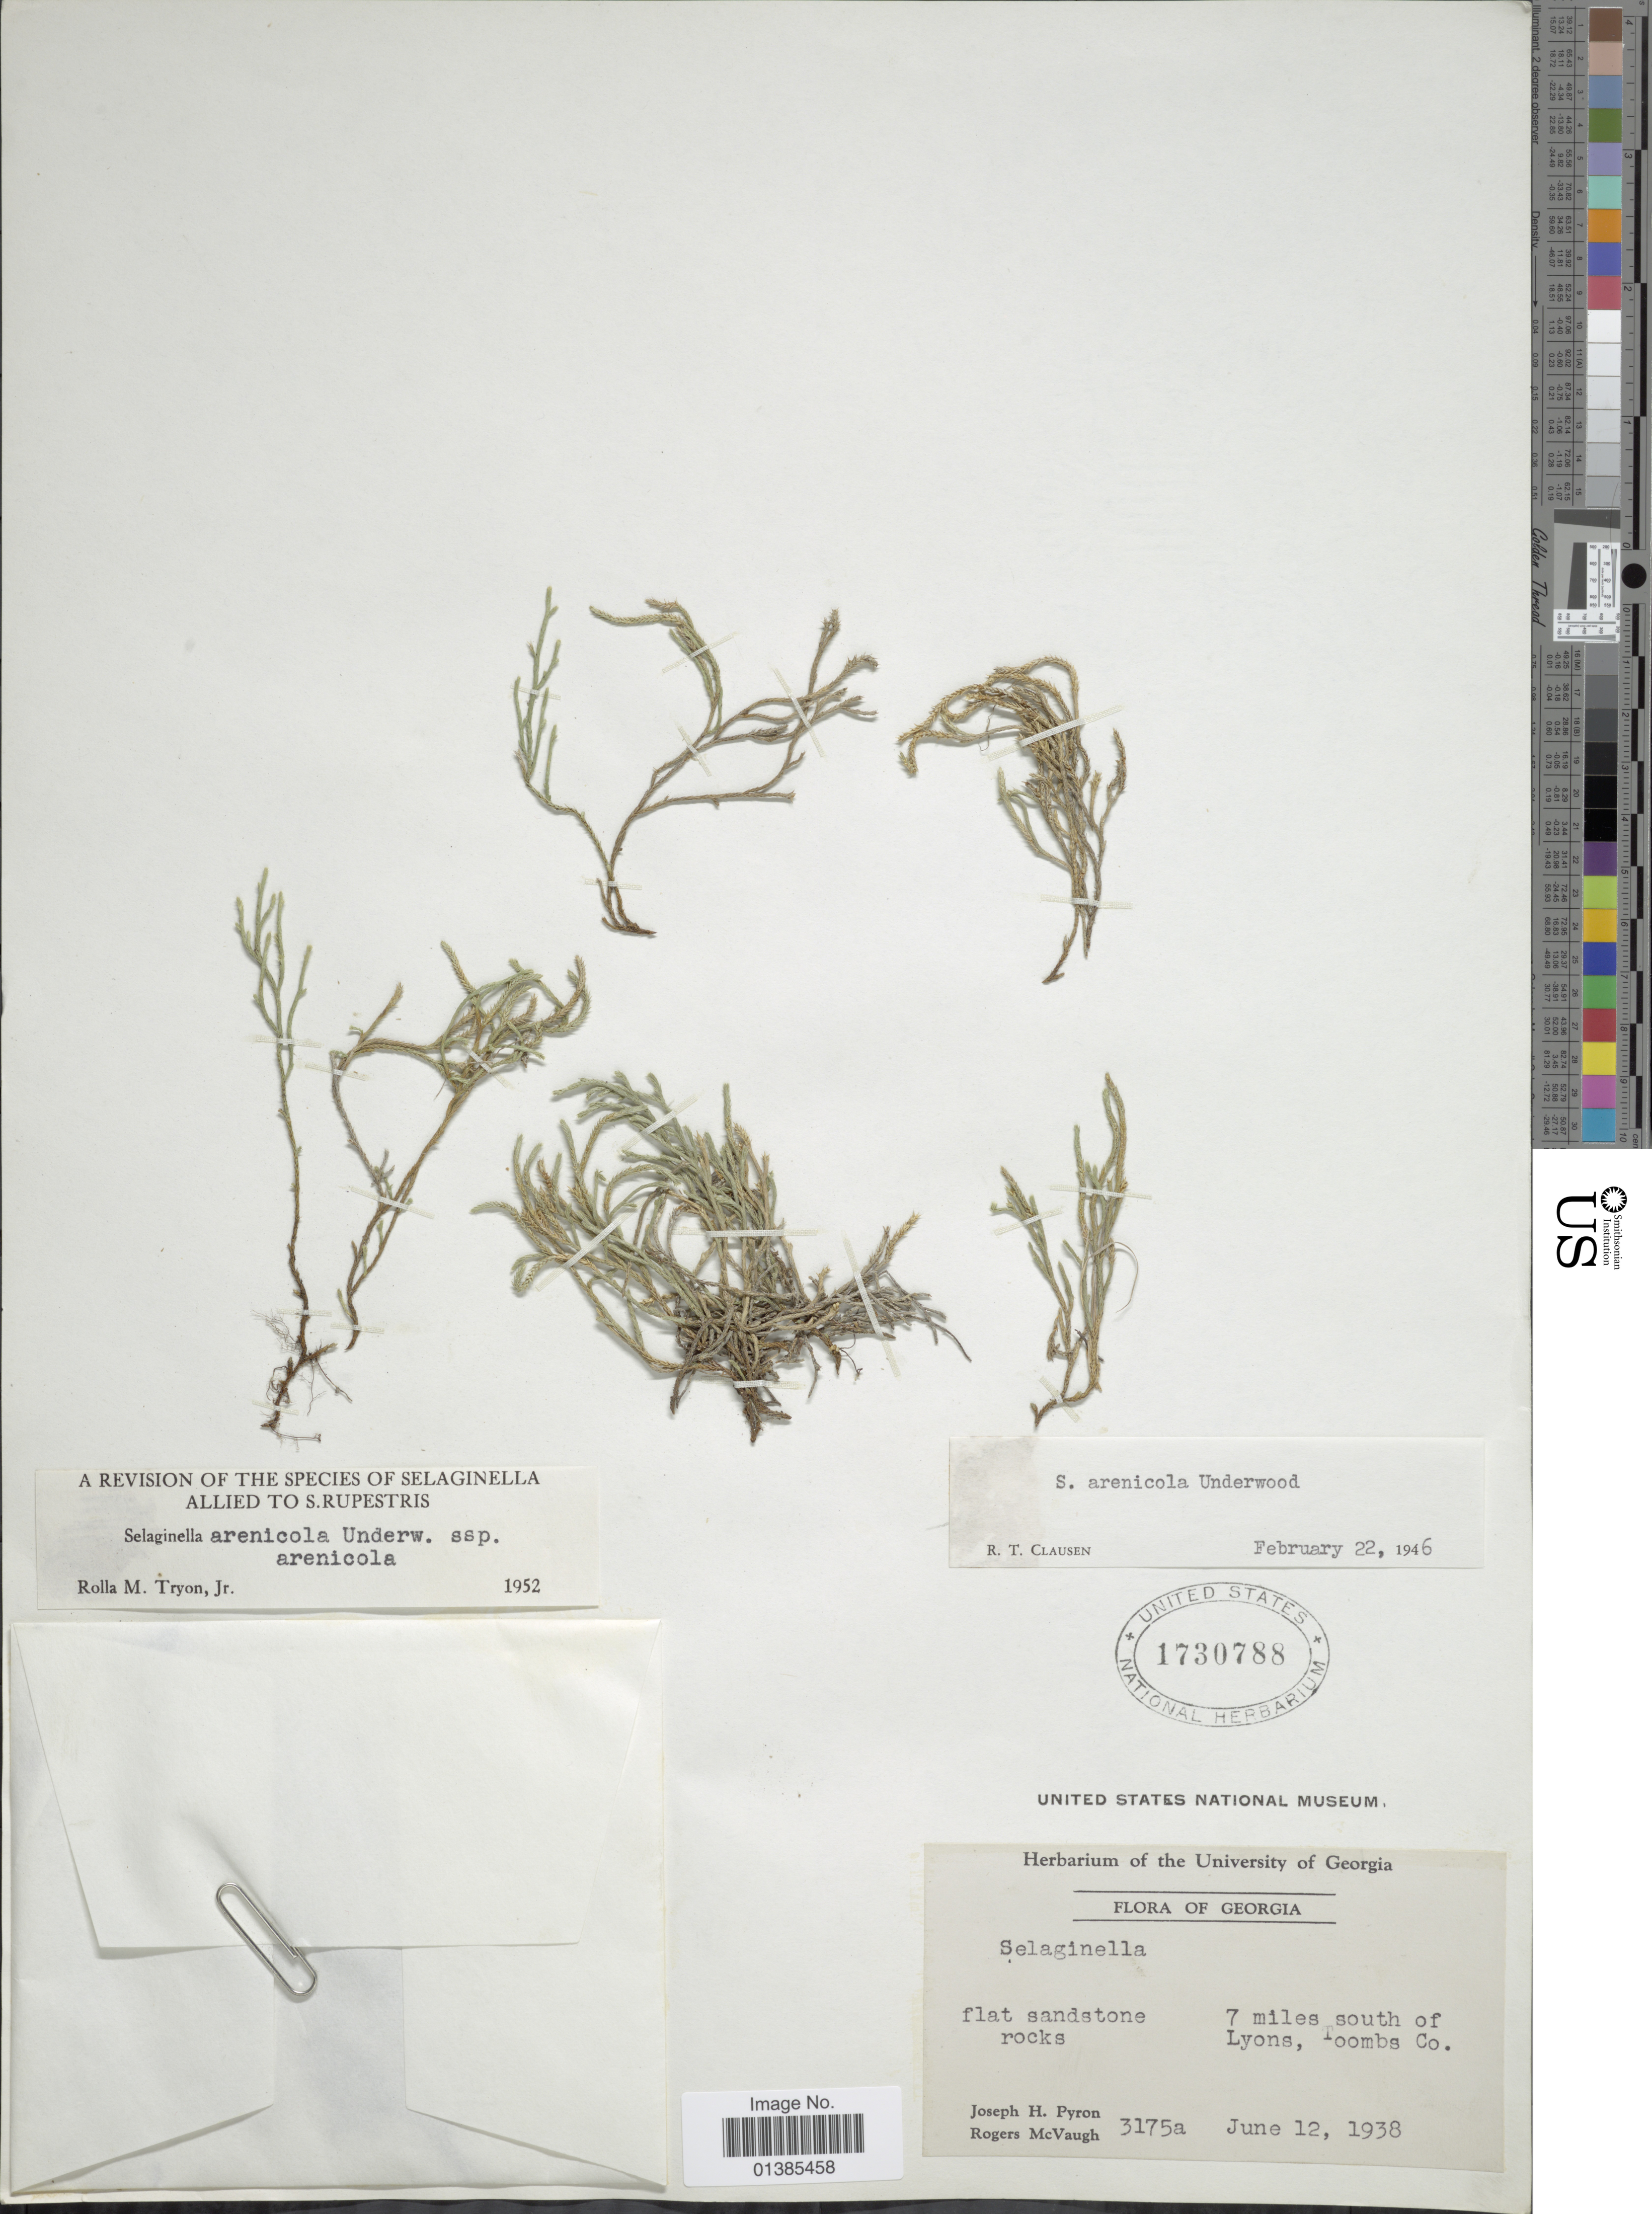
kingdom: Plantae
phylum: Tracheophyta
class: Lycopodiopsida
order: Selaginellales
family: Selaginellaceae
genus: Selaginella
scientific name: Selaginella arenicola subsp. arenicola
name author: Underw.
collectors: J. H. Pyron & R. McVaugh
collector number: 3175a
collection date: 1938-06-12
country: United States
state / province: Georgia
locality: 7 miles south of Lyons, Toombs Co.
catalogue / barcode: US 1730788